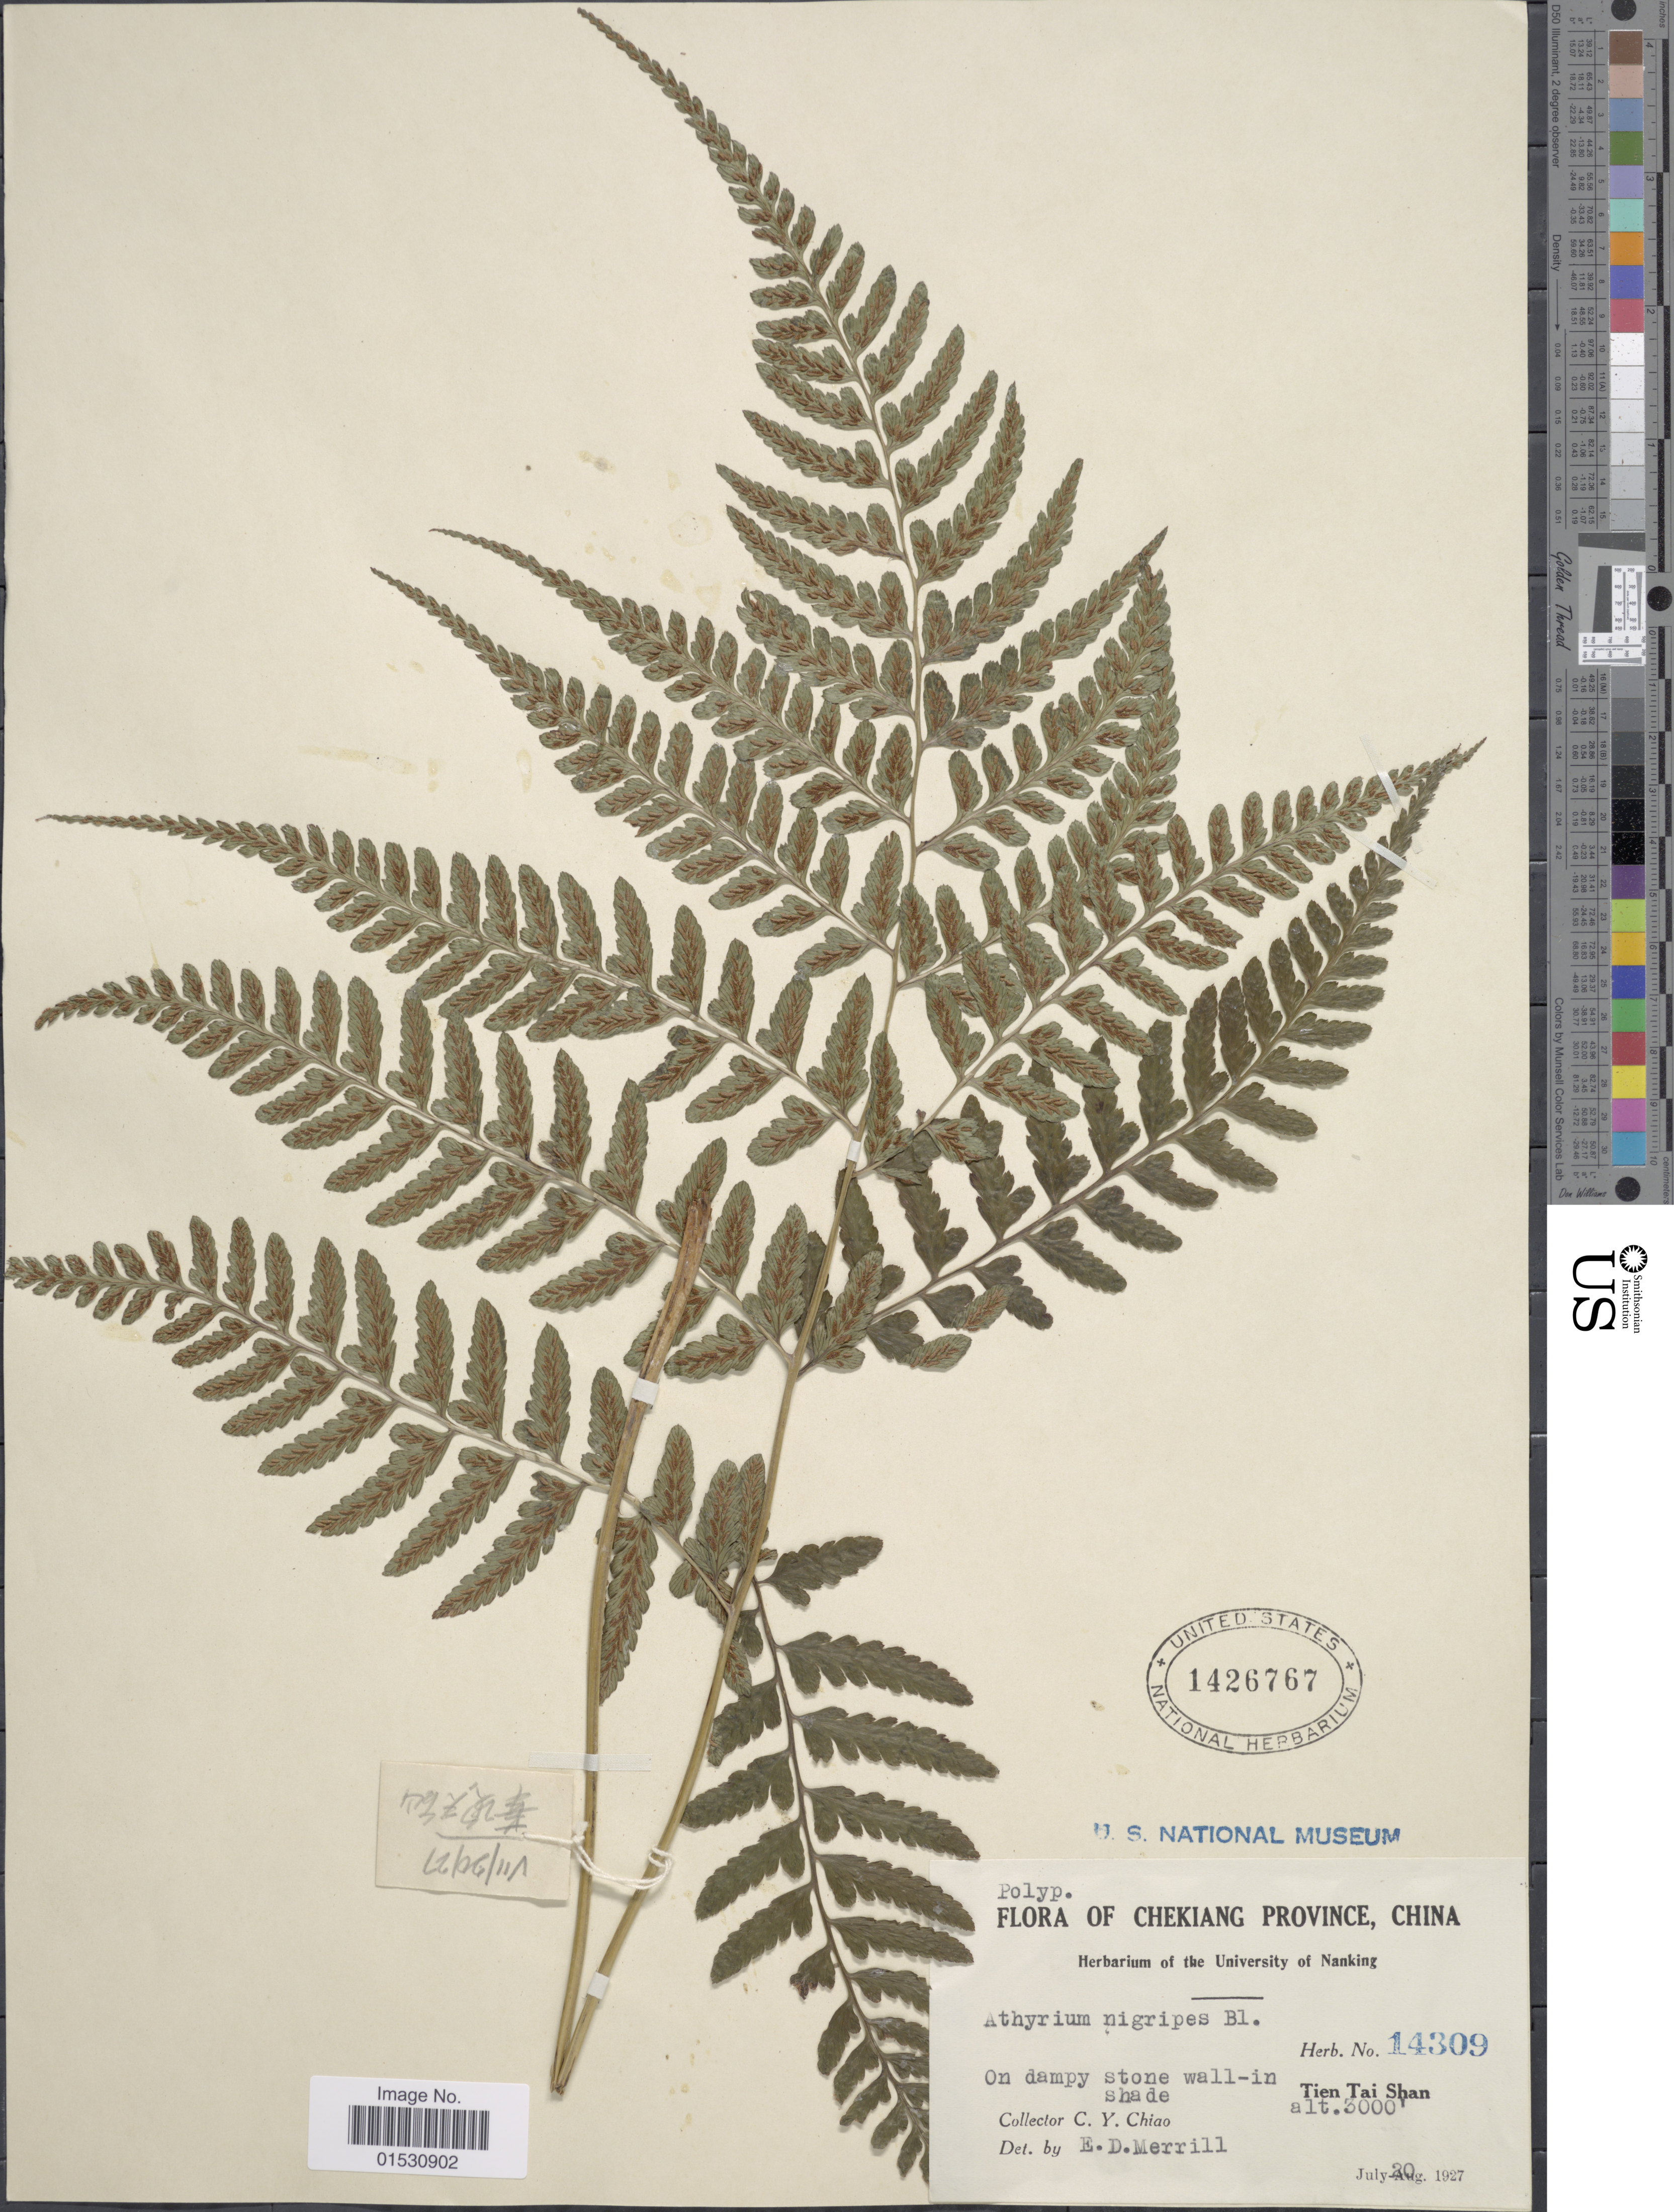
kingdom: Plantae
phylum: Tracheophyta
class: Polypodiopsida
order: Polypodiales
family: Athyriaceae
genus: Athyrium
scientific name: Athyrium nigripes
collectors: C. Y. Chiao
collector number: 14309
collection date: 1927-07-20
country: China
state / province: Zhejiang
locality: Chekiang Province. Tien Tai Shan.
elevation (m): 914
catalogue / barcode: US 1426767